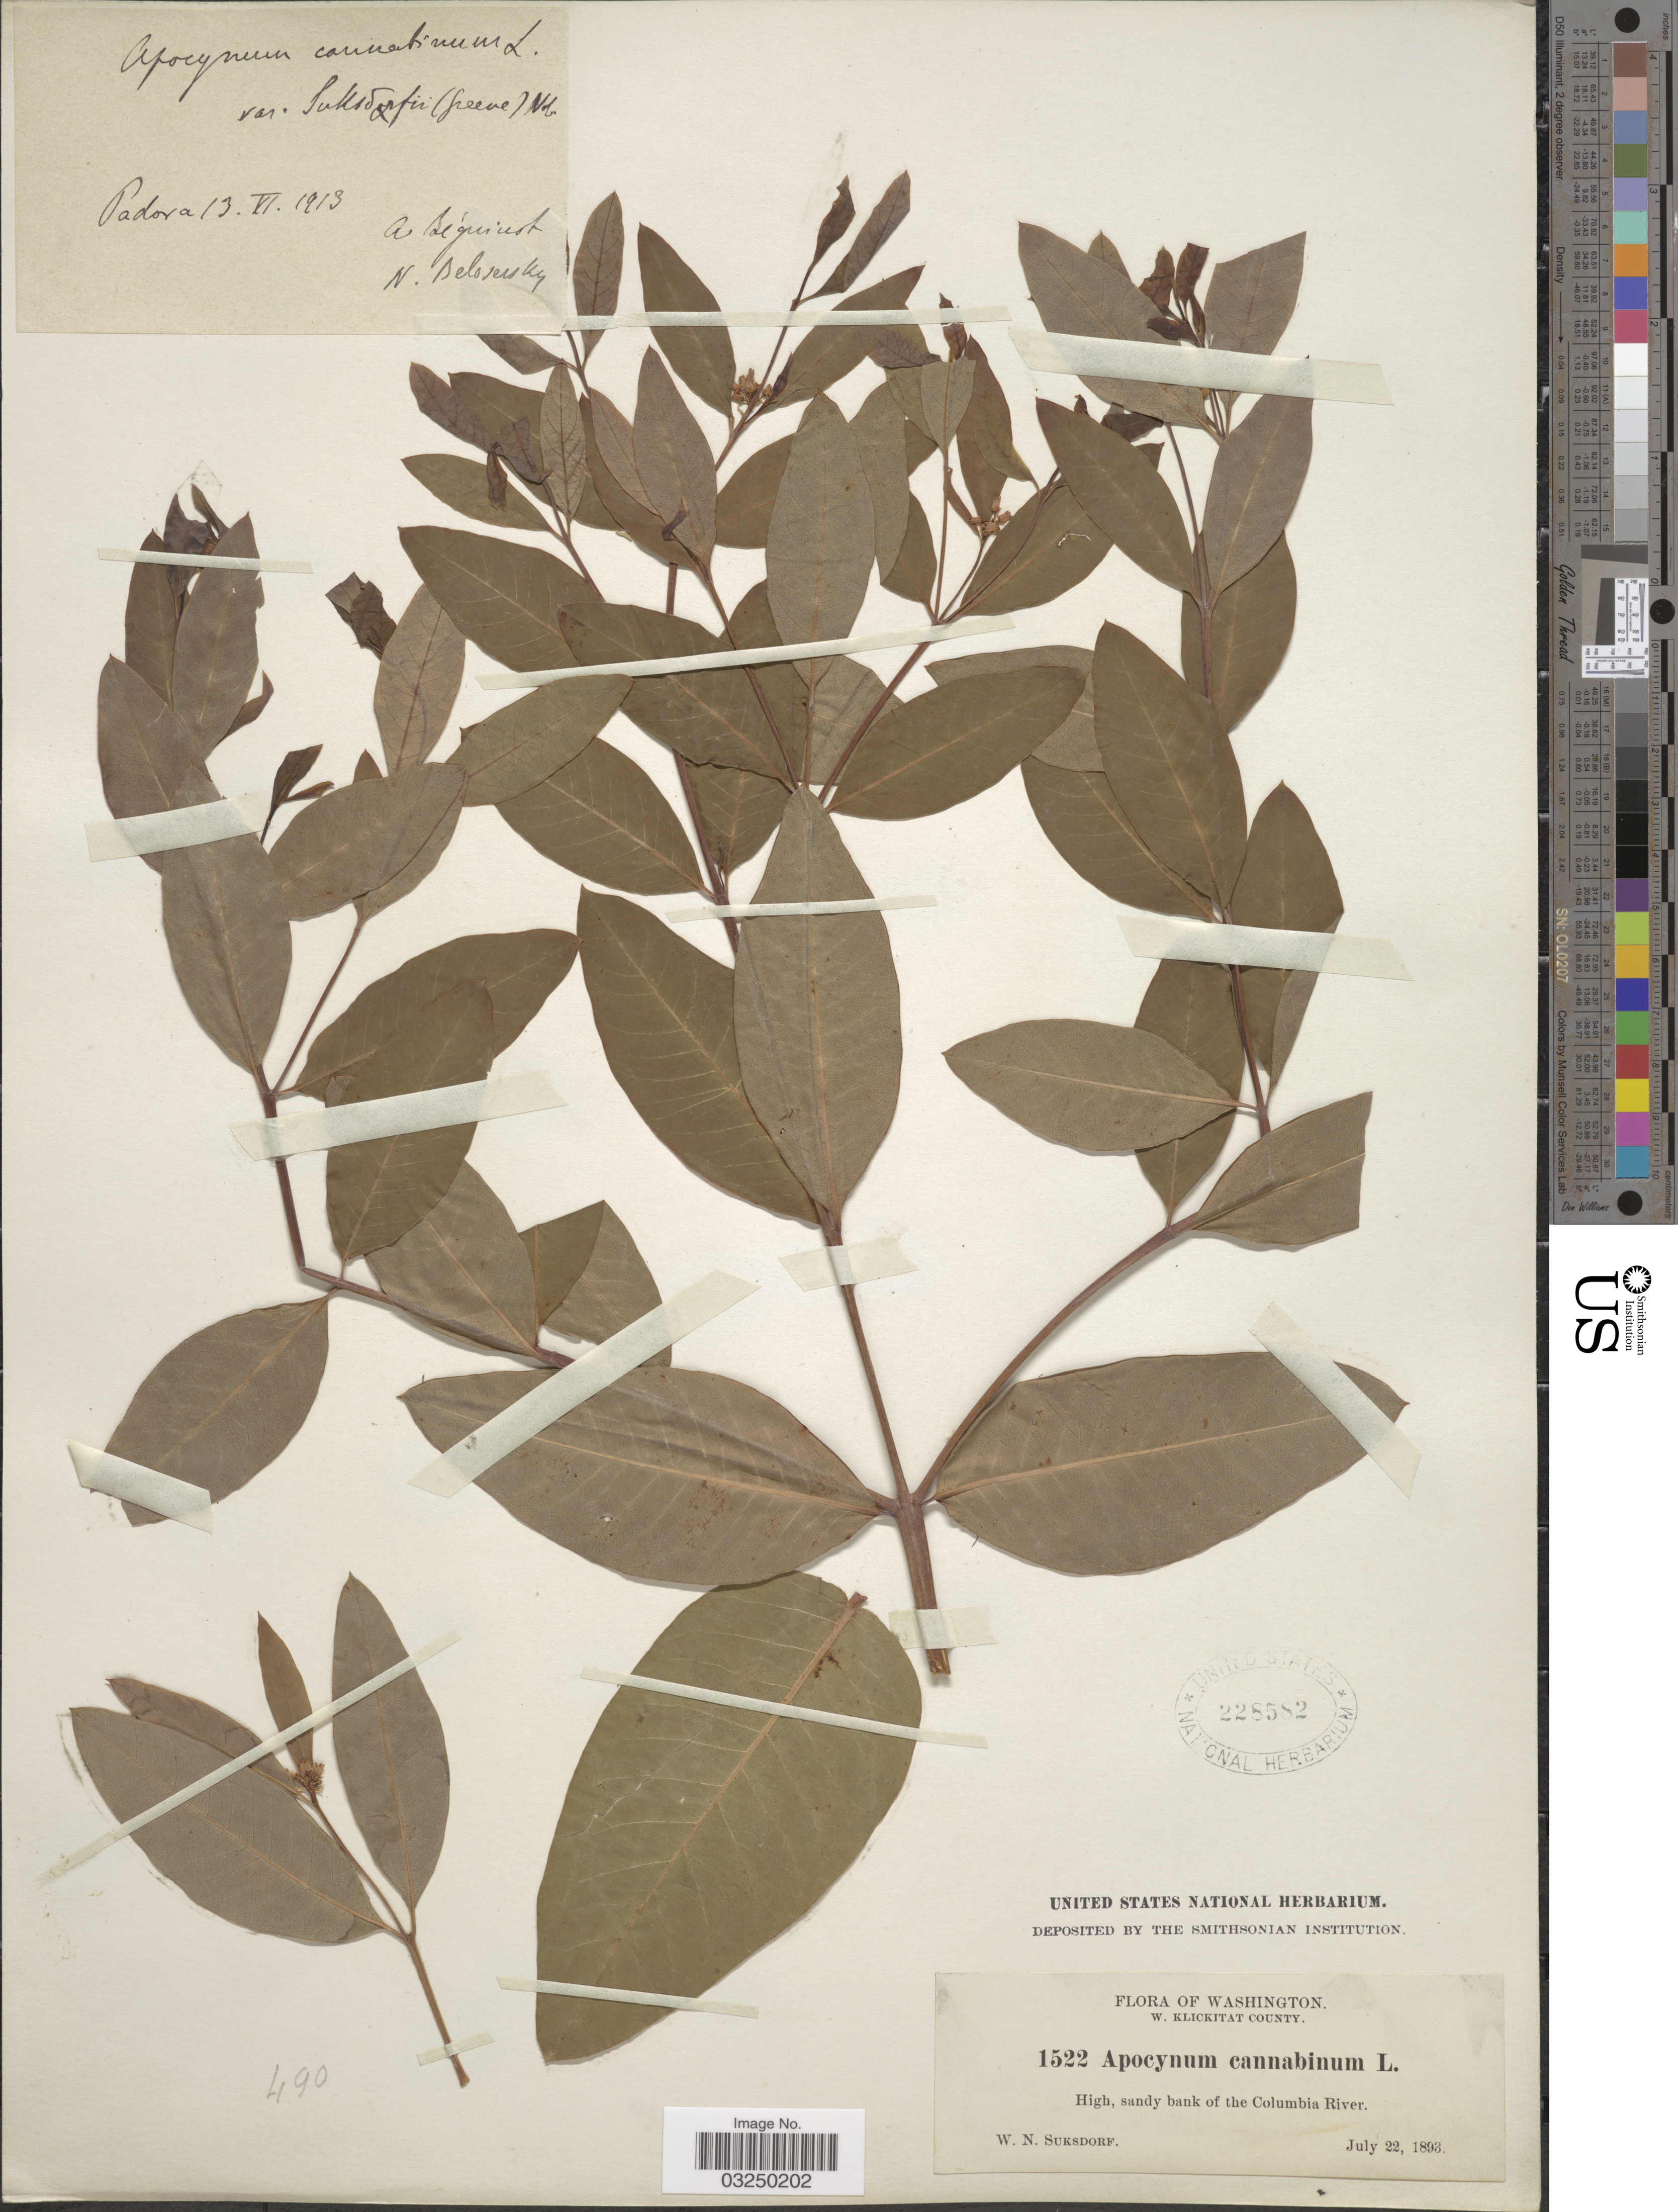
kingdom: Plantae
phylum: Tracheophyta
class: Magnoliopsida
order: Gentianales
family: Apocynaceae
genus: Apocynum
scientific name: Apocynum suksdorfii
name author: S.W. Greene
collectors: W. N. Suksdorf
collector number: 1522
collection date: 1893-07-22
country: United States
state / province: Washington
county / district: Klickitat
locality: W. Klickitat County. High, sandy bank of the Columbia River.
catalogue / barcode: US 228582